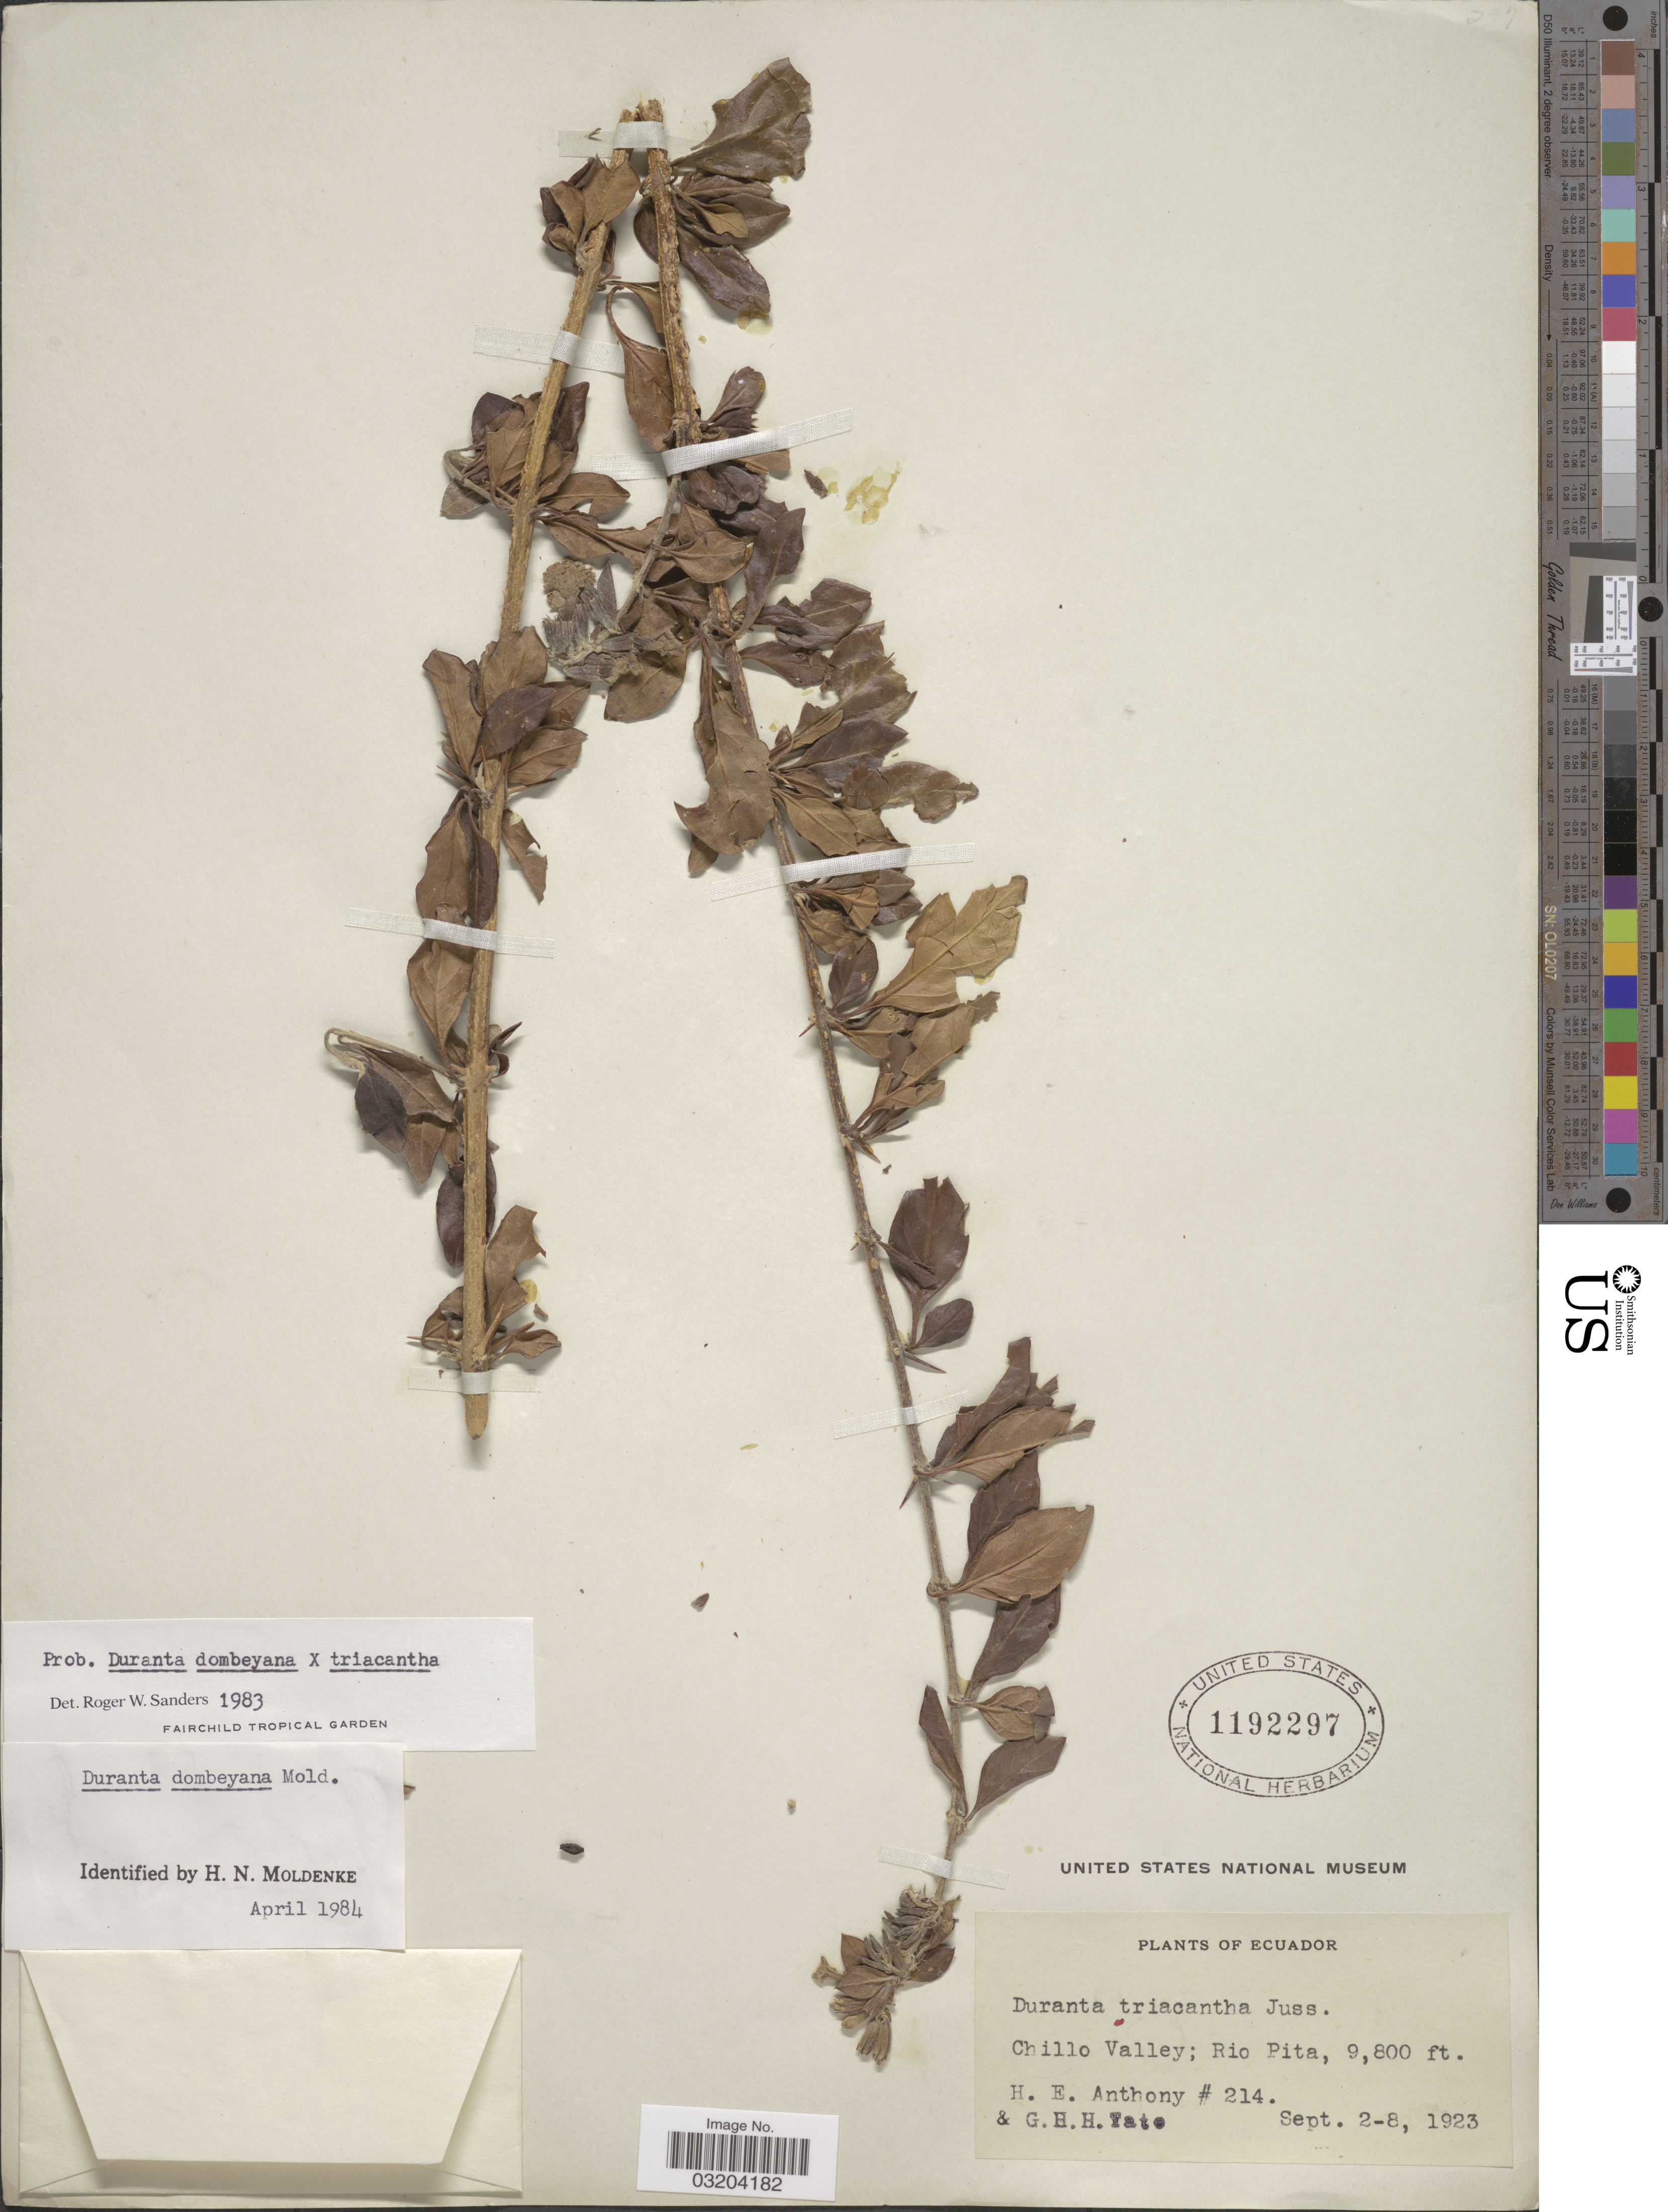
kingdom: Plantae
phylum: Tracheophyta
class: Magnoliopsida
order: Lamiales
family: Verbenaceae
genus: Duranta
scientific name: Duranta sp.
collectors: H. E. Anthony & G. H. H.Tate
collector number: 214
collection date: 1923-09-02/1923-09-08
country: Ecuador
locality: Chillo Valley; Rio Pita.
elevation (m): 2987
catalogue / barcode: US 1192297